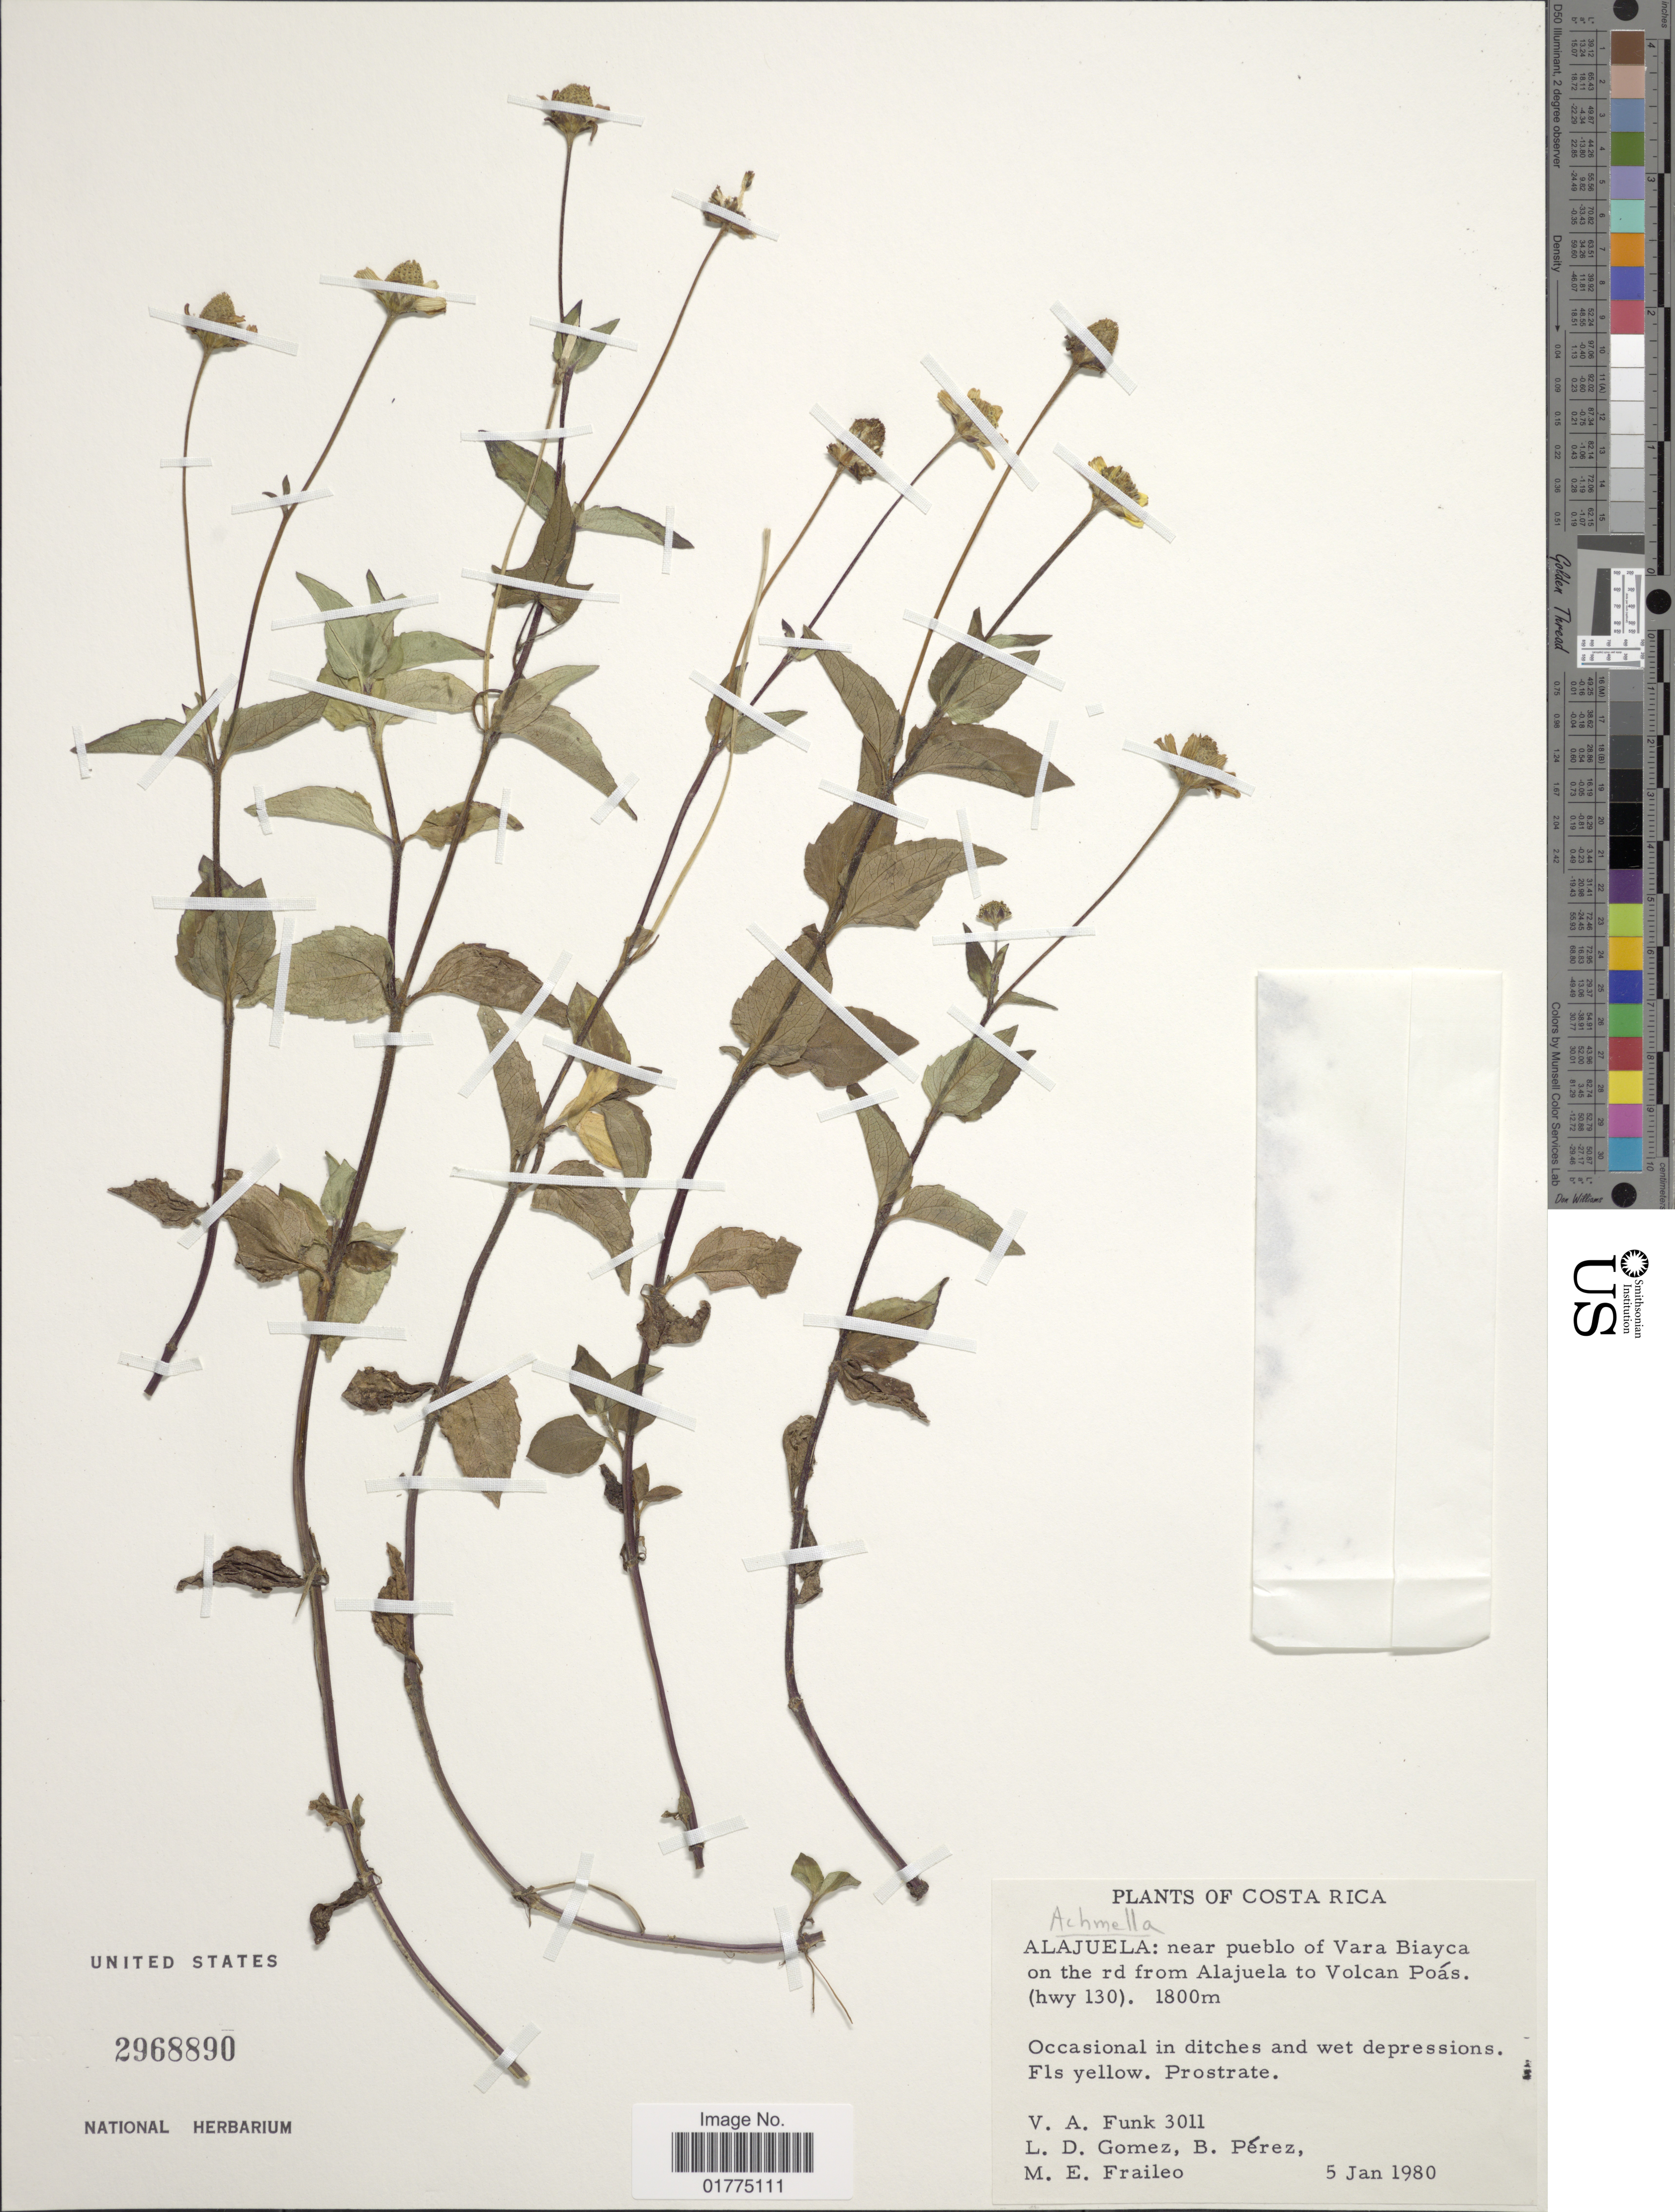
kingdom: Plantae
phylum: Tracheophyta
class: Magnoliopsida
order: Asterales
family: Asteraceae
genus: Acmella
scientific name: Acmella sp.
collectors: V. Funk, L. D. Gómez, B. Pérez & G. M. Fraileo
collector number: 3011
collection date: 1980-01-05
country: Costa Rica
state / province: Alajuela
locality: Alajuela: near pueblo of Vara Biayca on the rd from Alajuela to Volcán Po5s (hwy 130)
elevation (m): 1800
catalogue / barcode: US 2968890